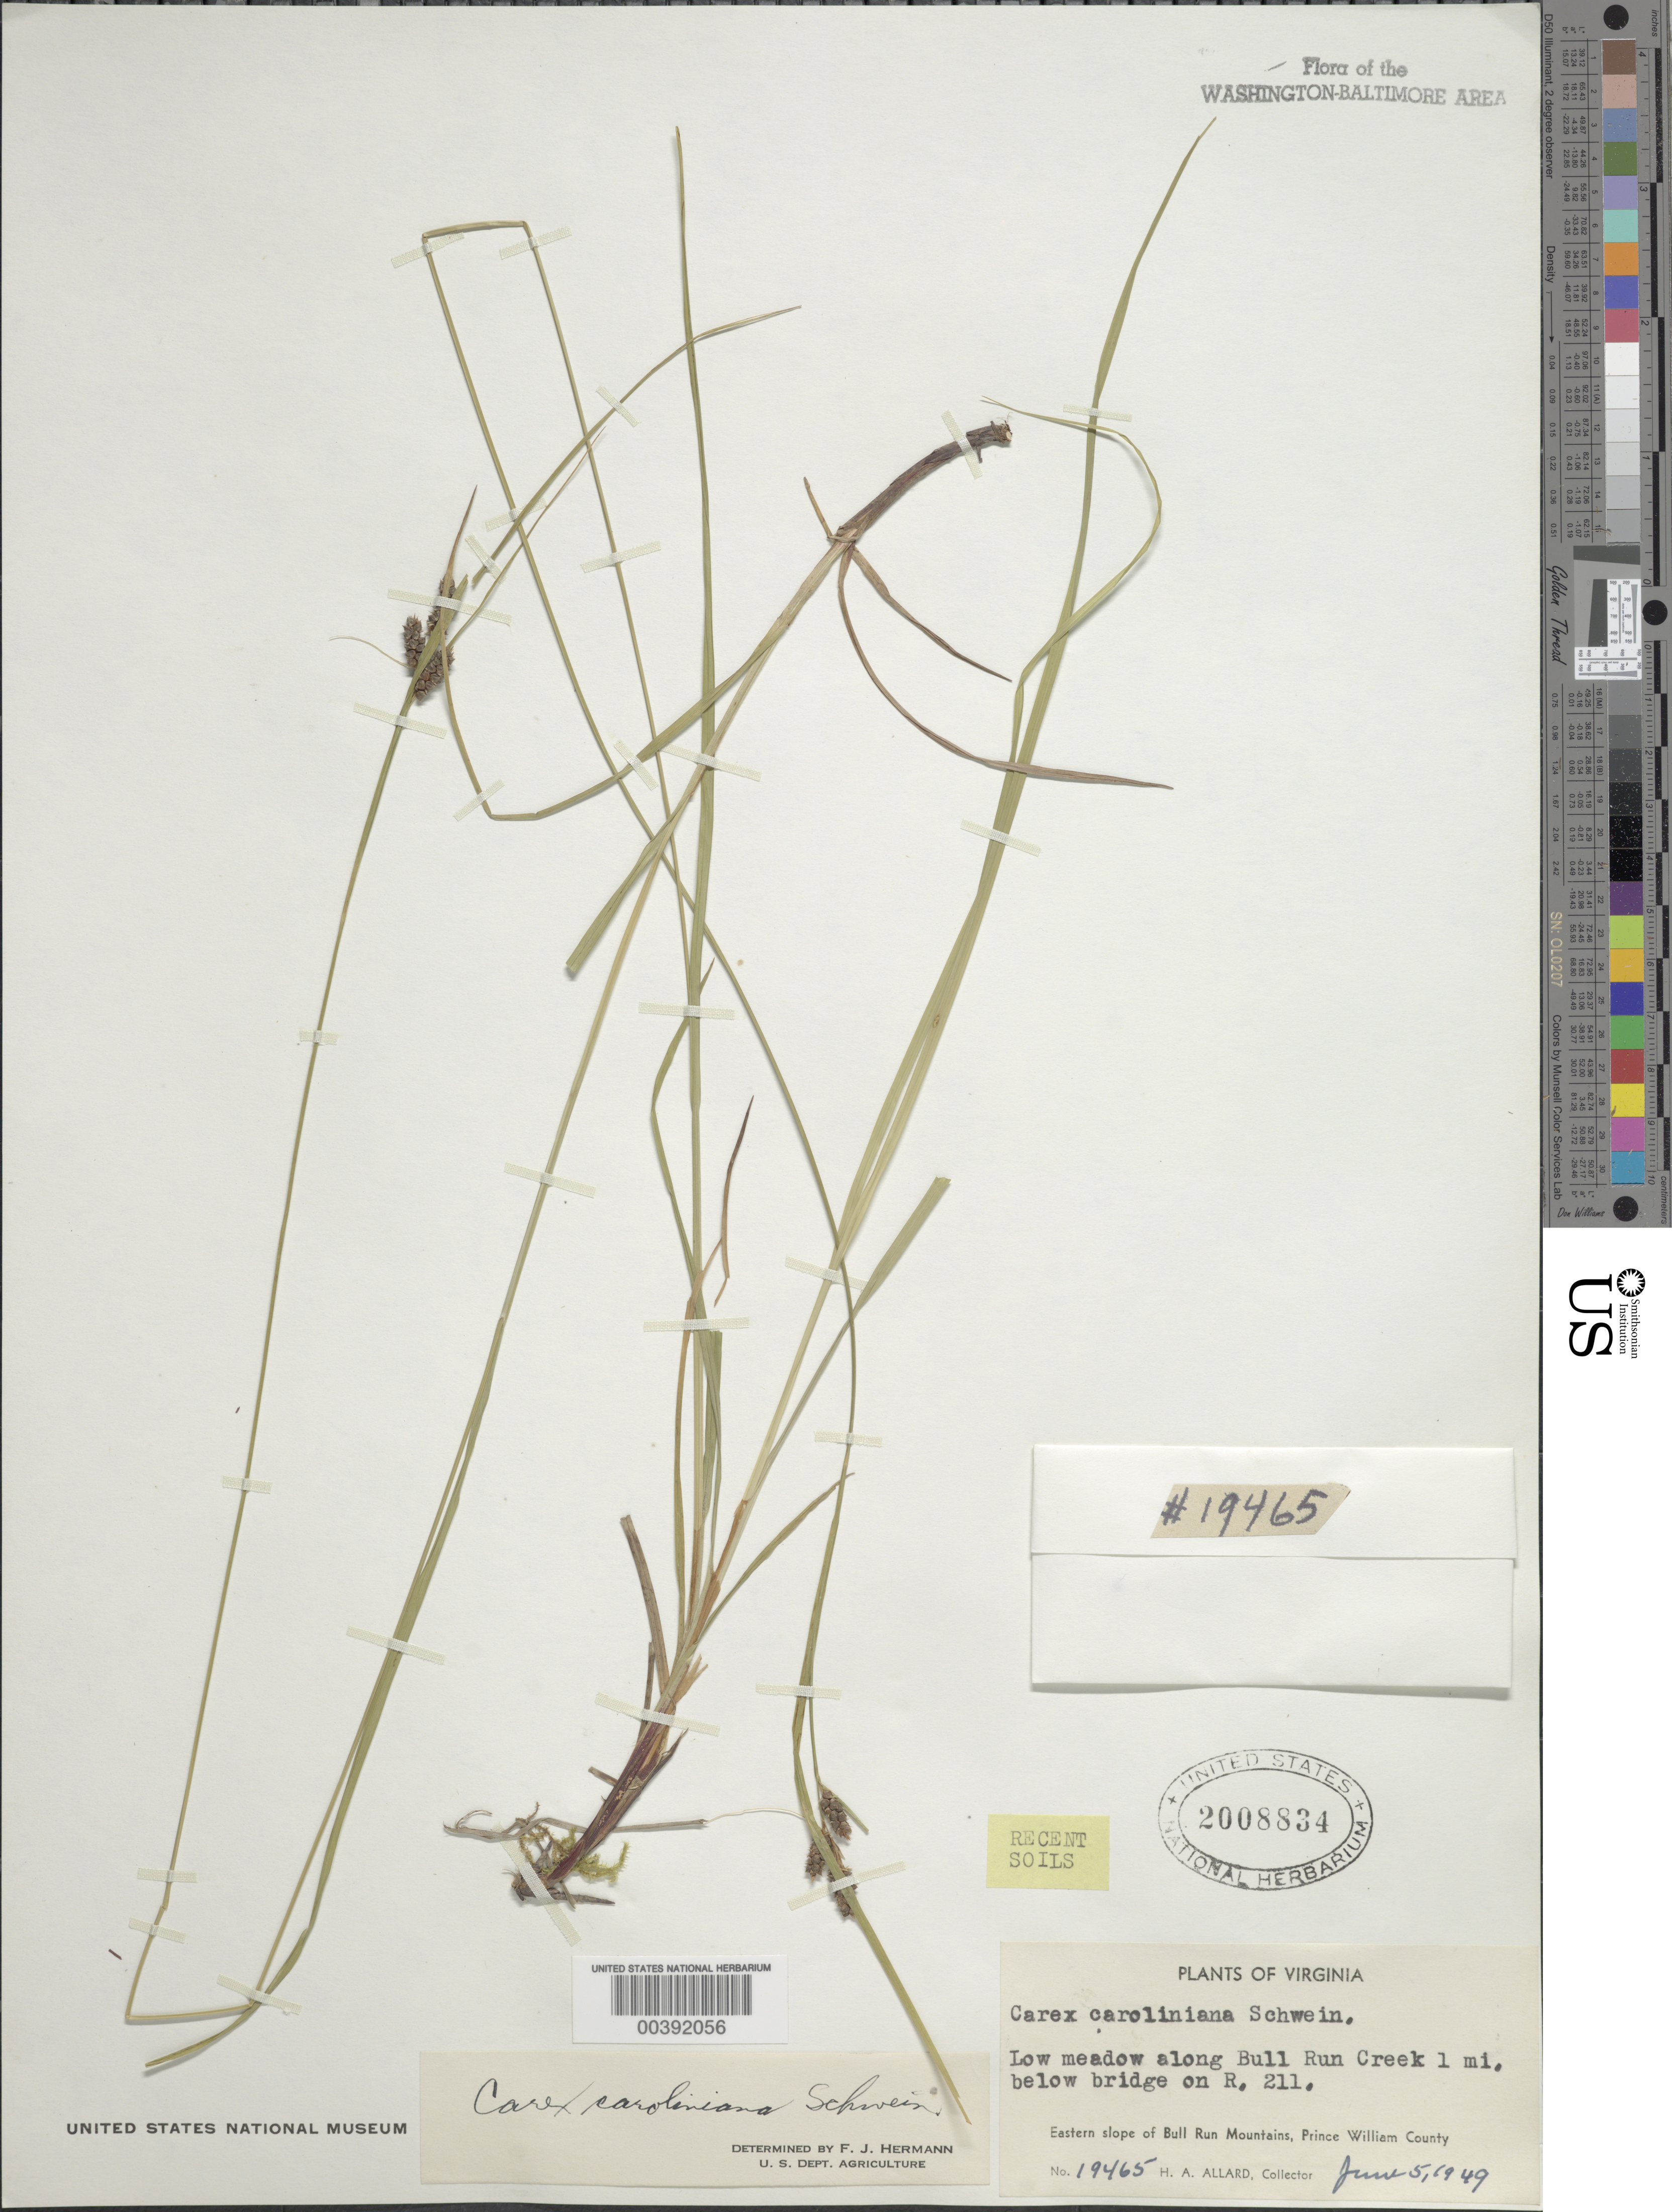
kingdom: Plantae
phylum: Tracheophyta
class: Liliopsida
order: Poales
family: Cyperaceae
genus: Carex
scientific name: Carex caroliniana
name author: Schwein.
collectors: H. A. Allard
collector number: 19465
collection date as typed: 05 Jun 1949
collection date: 1949-06-05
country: United States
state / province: Virginia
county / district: Prince William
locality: Bull Run Creek, below Route 211 Bridge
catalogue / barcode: US 2008834